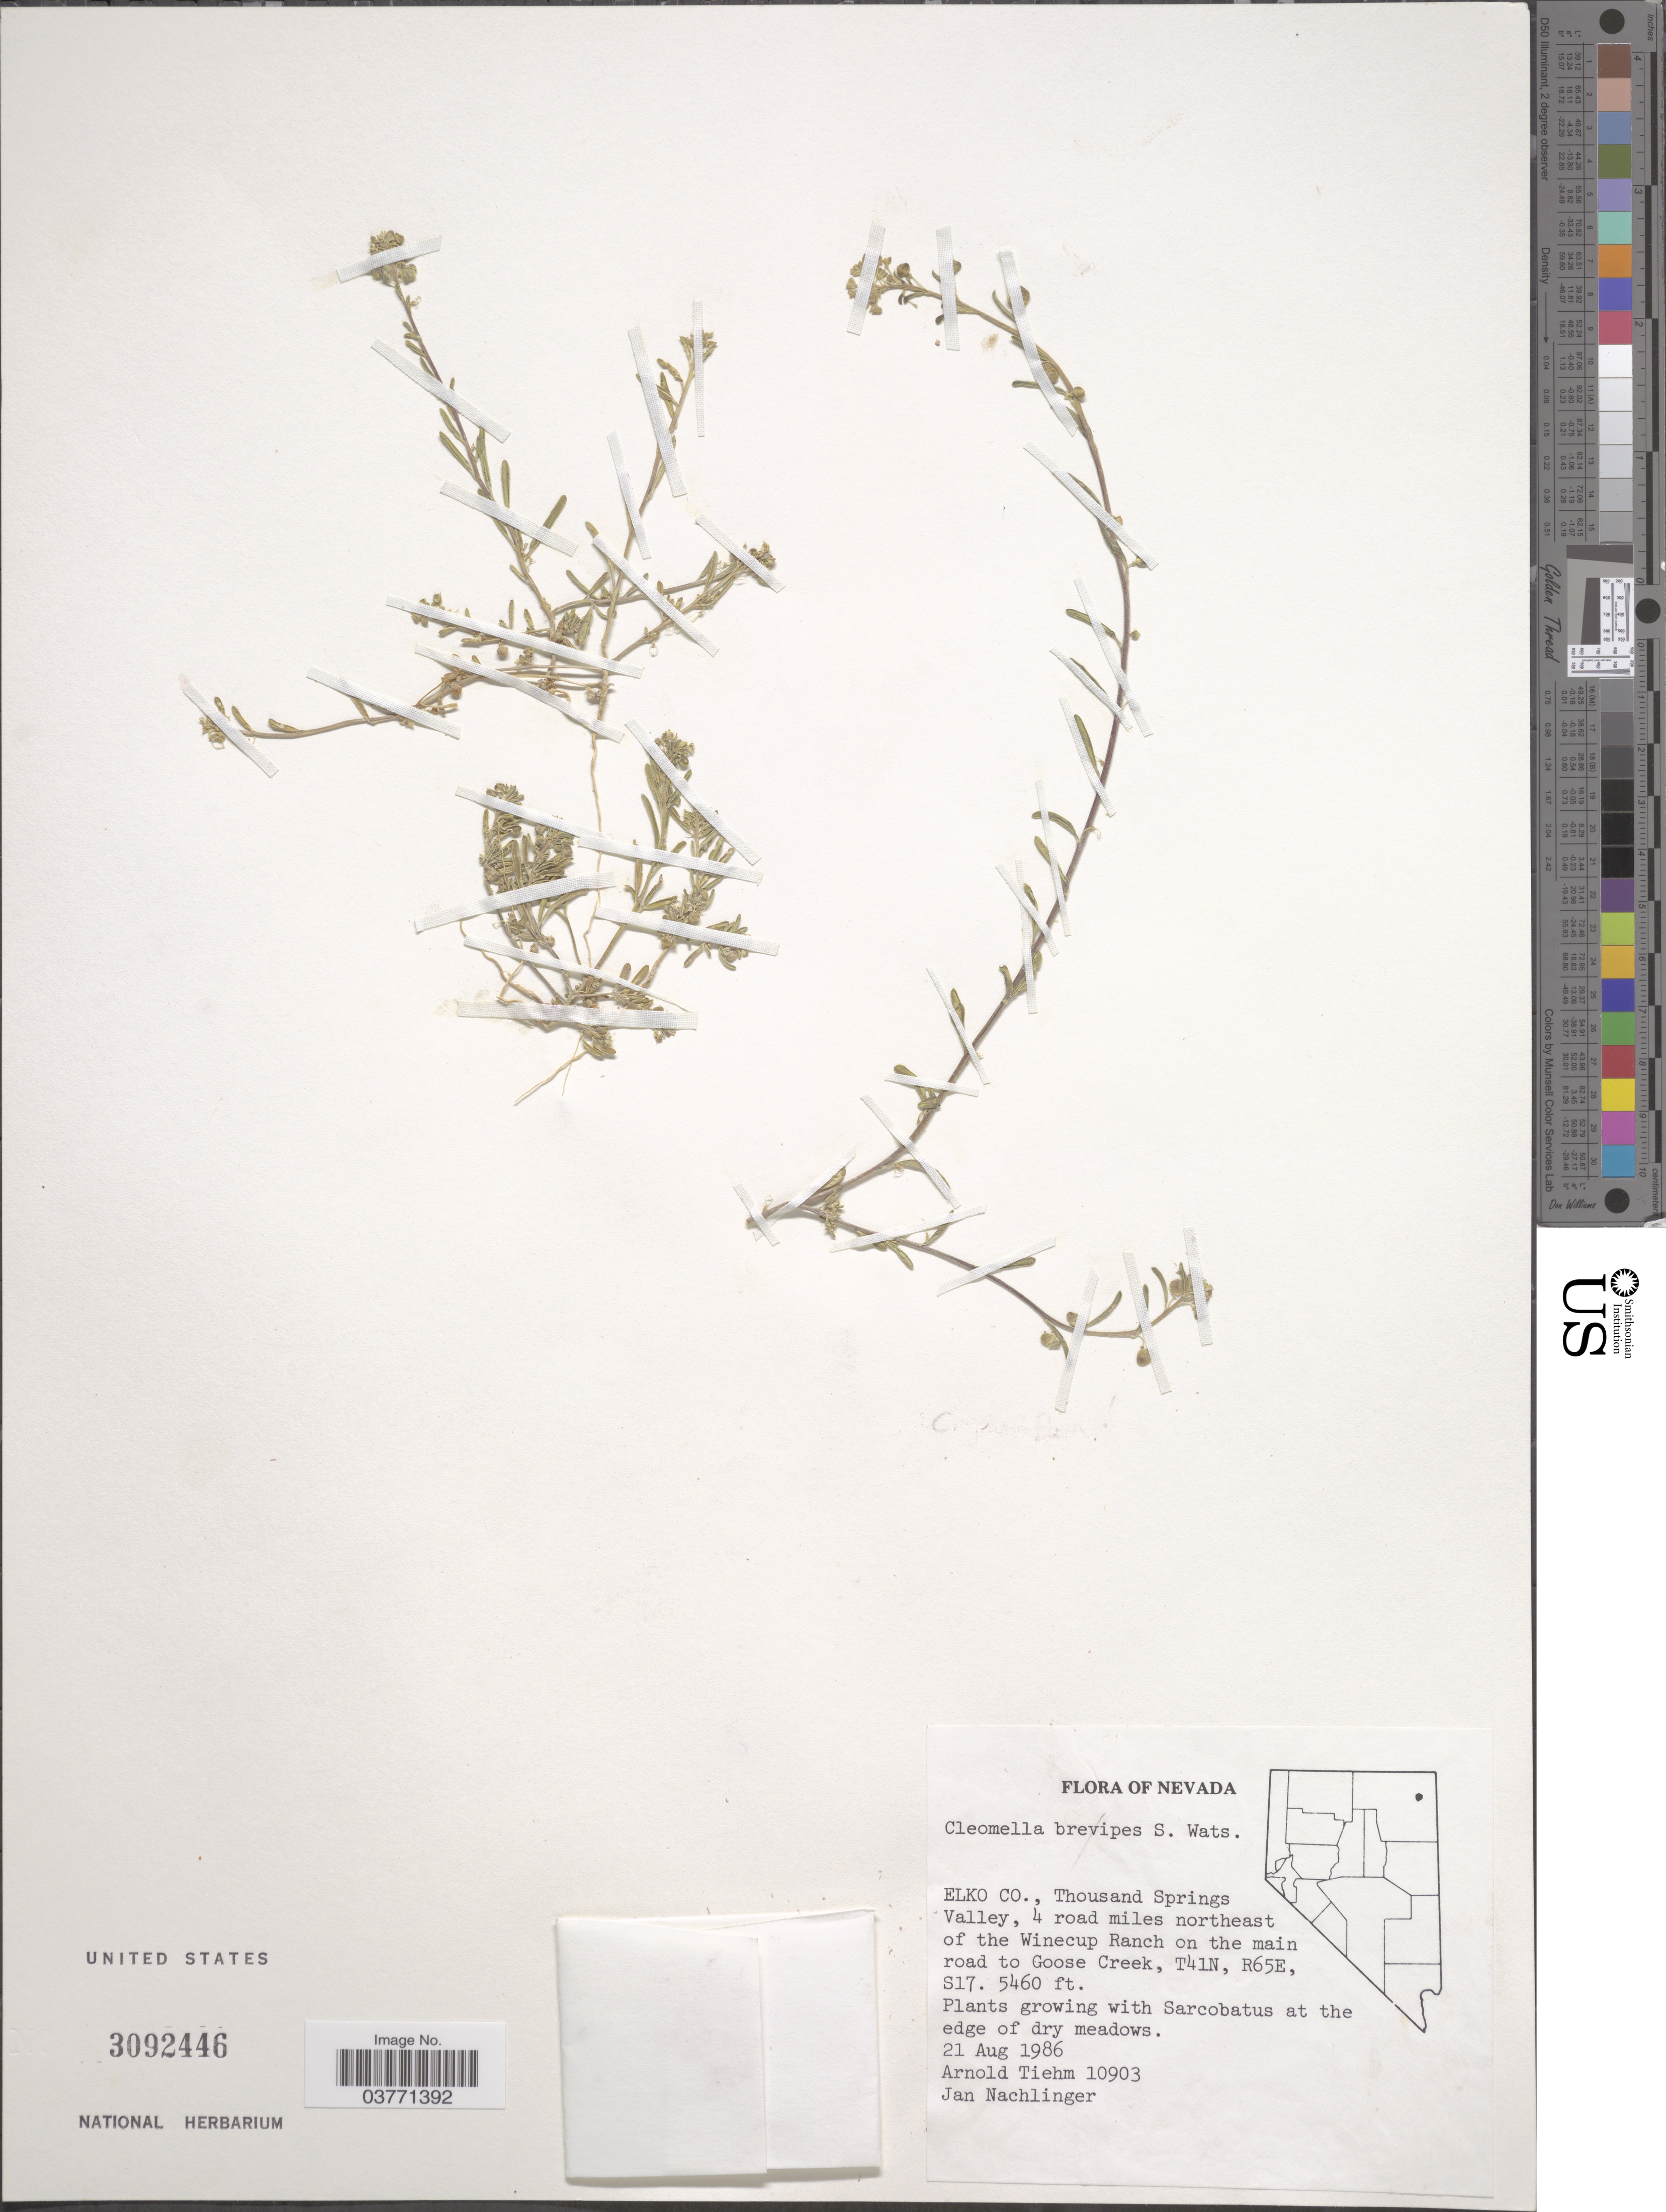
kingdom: Plantae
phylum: Tracheophyta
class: Magnoliopsida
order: Brassicales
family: Cleomaceae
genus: Cleomella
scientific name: Cleomella brevipes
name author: S. Watson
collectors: A. Tiehm & J. Nachlinger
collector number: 10903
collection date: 1986-08-21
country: United States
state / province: Nevada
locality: Elko Co., Thousand Springs Valley, 4 road miles northeast of the Winecup Ranch on the main road to Goose Creek, T41N, R65E, S17.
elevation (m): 1664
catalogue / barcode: US 3092446